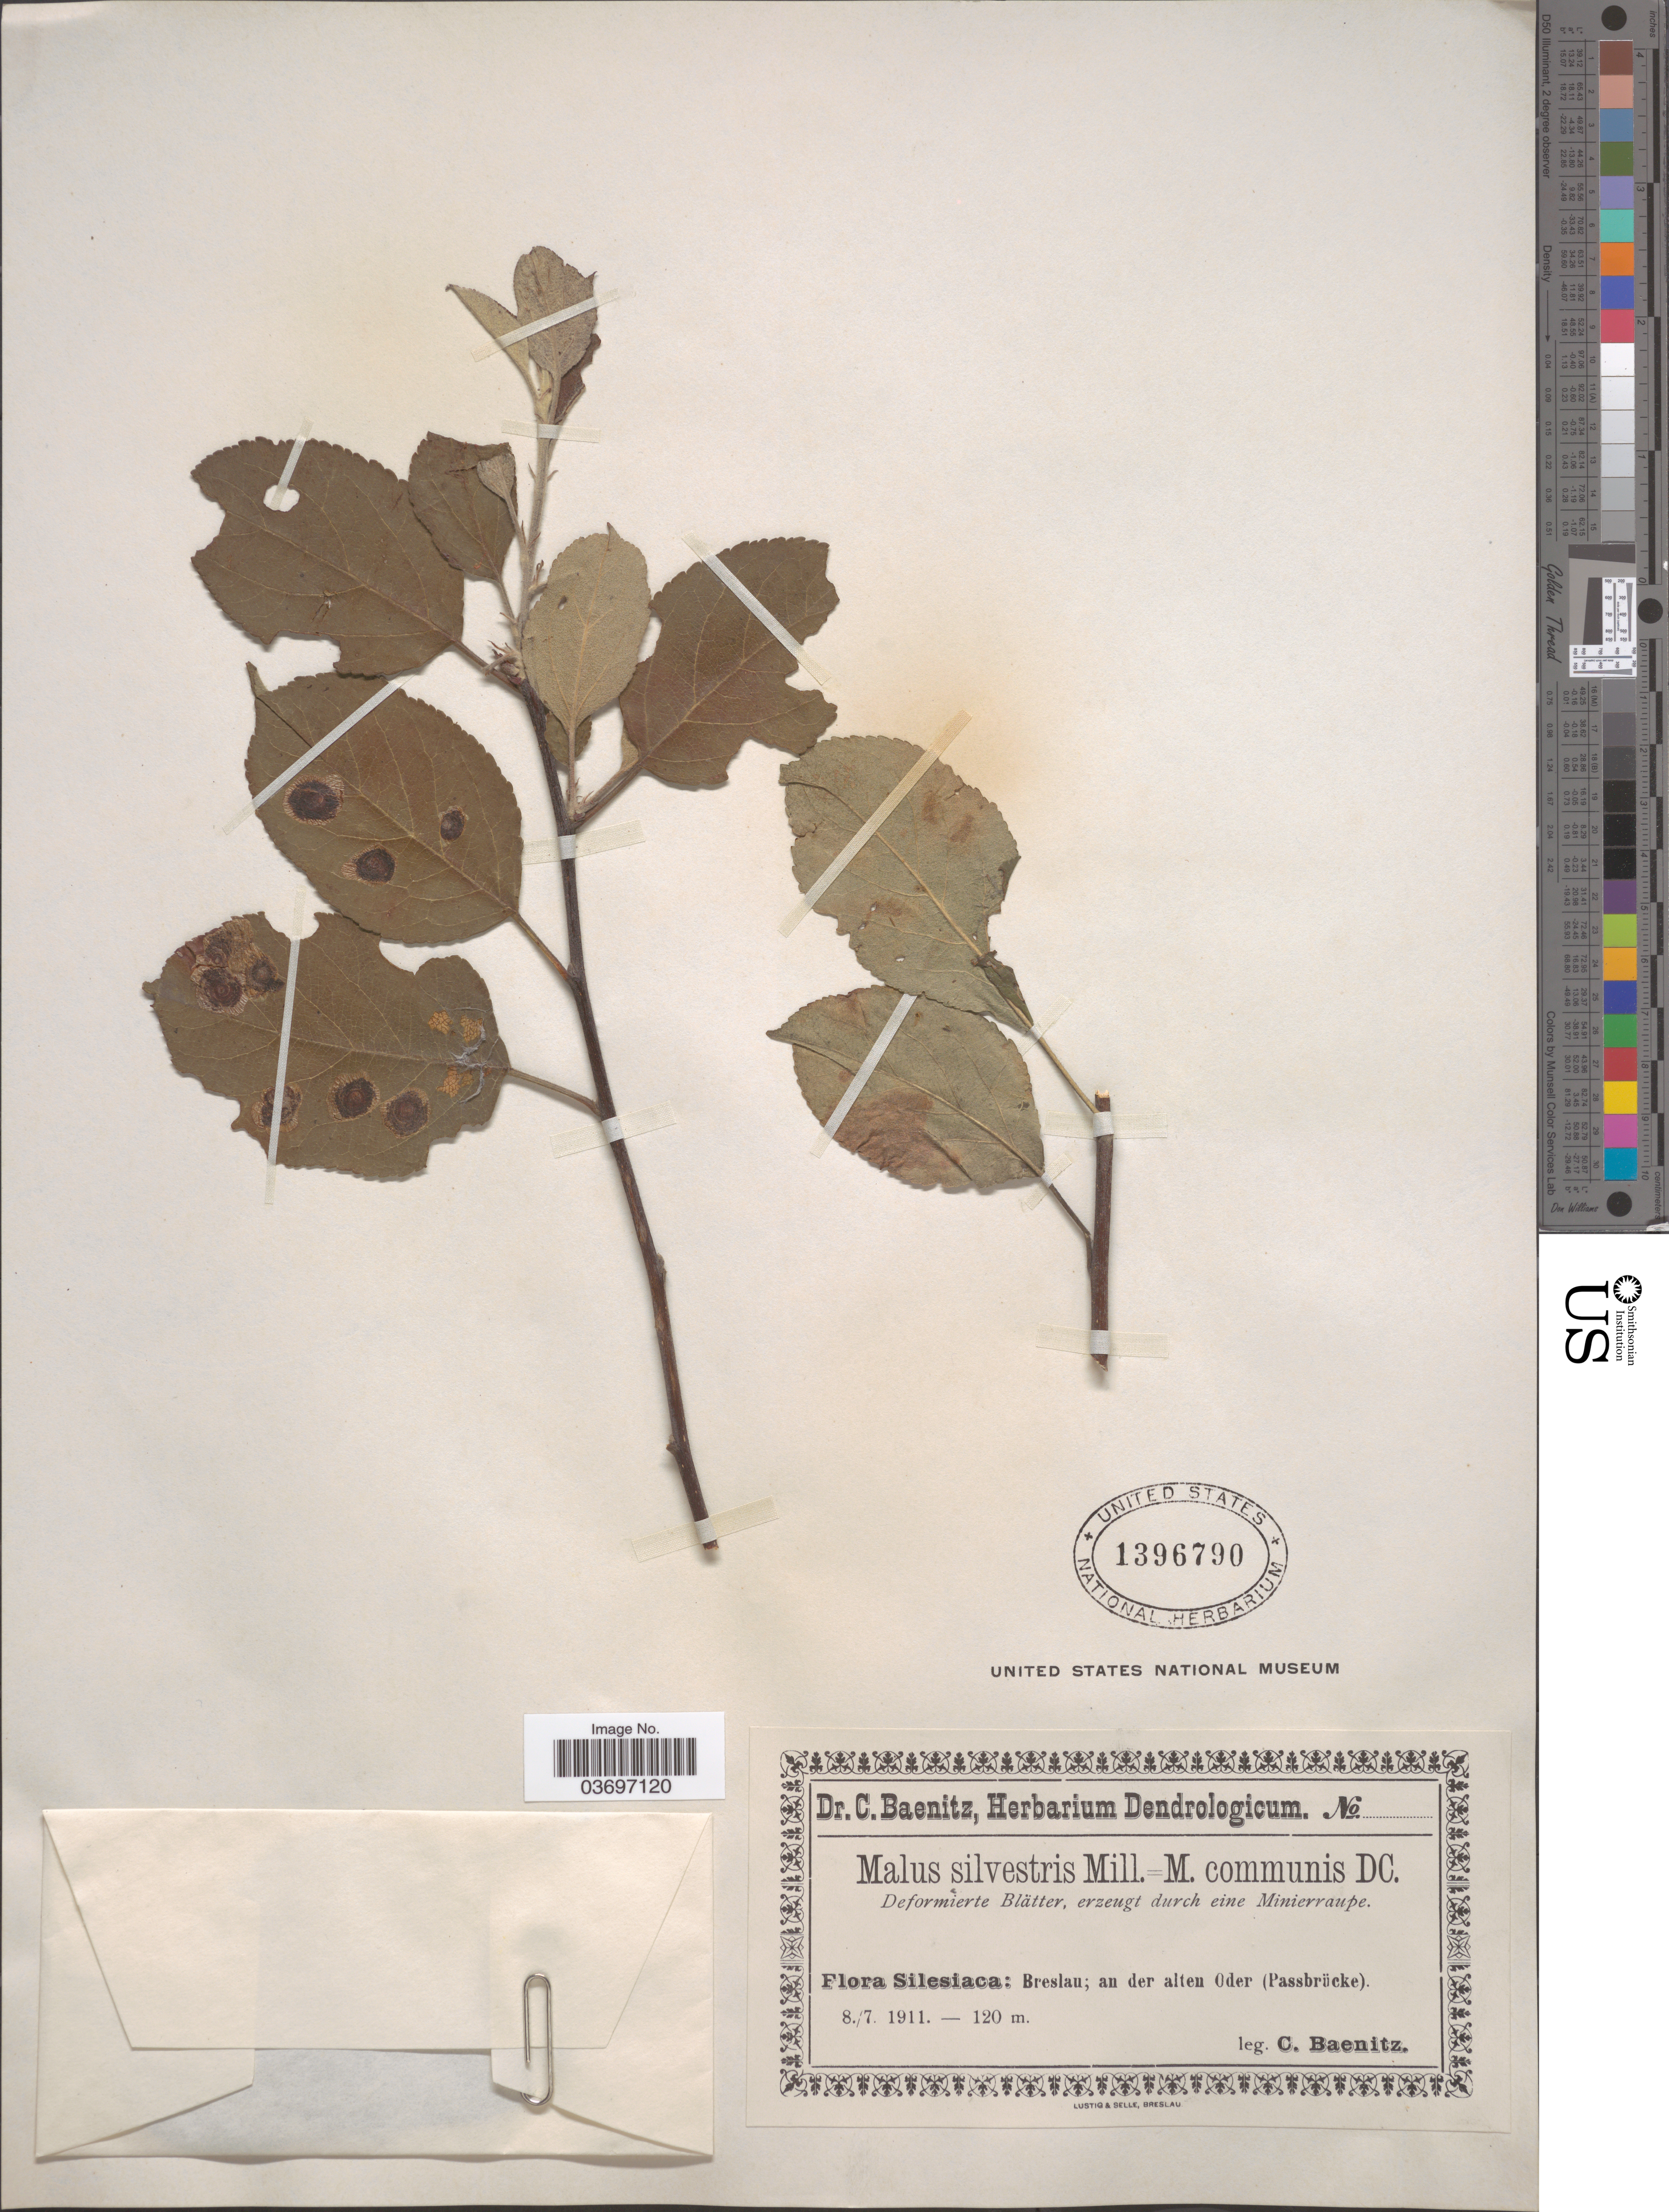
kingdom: Plantae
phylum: Tracheophyta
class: Magnoliopsida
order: Rosales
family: Rosaceae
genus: Malus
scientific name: Malus sylvestris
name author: (L.) Mill.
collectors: C. G. Baenitz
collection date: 1911-07-08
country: Poland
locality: Silesiaca: Breslau; an der alten Oder (Passbrücke).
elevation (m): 120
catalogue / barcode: US 1396790